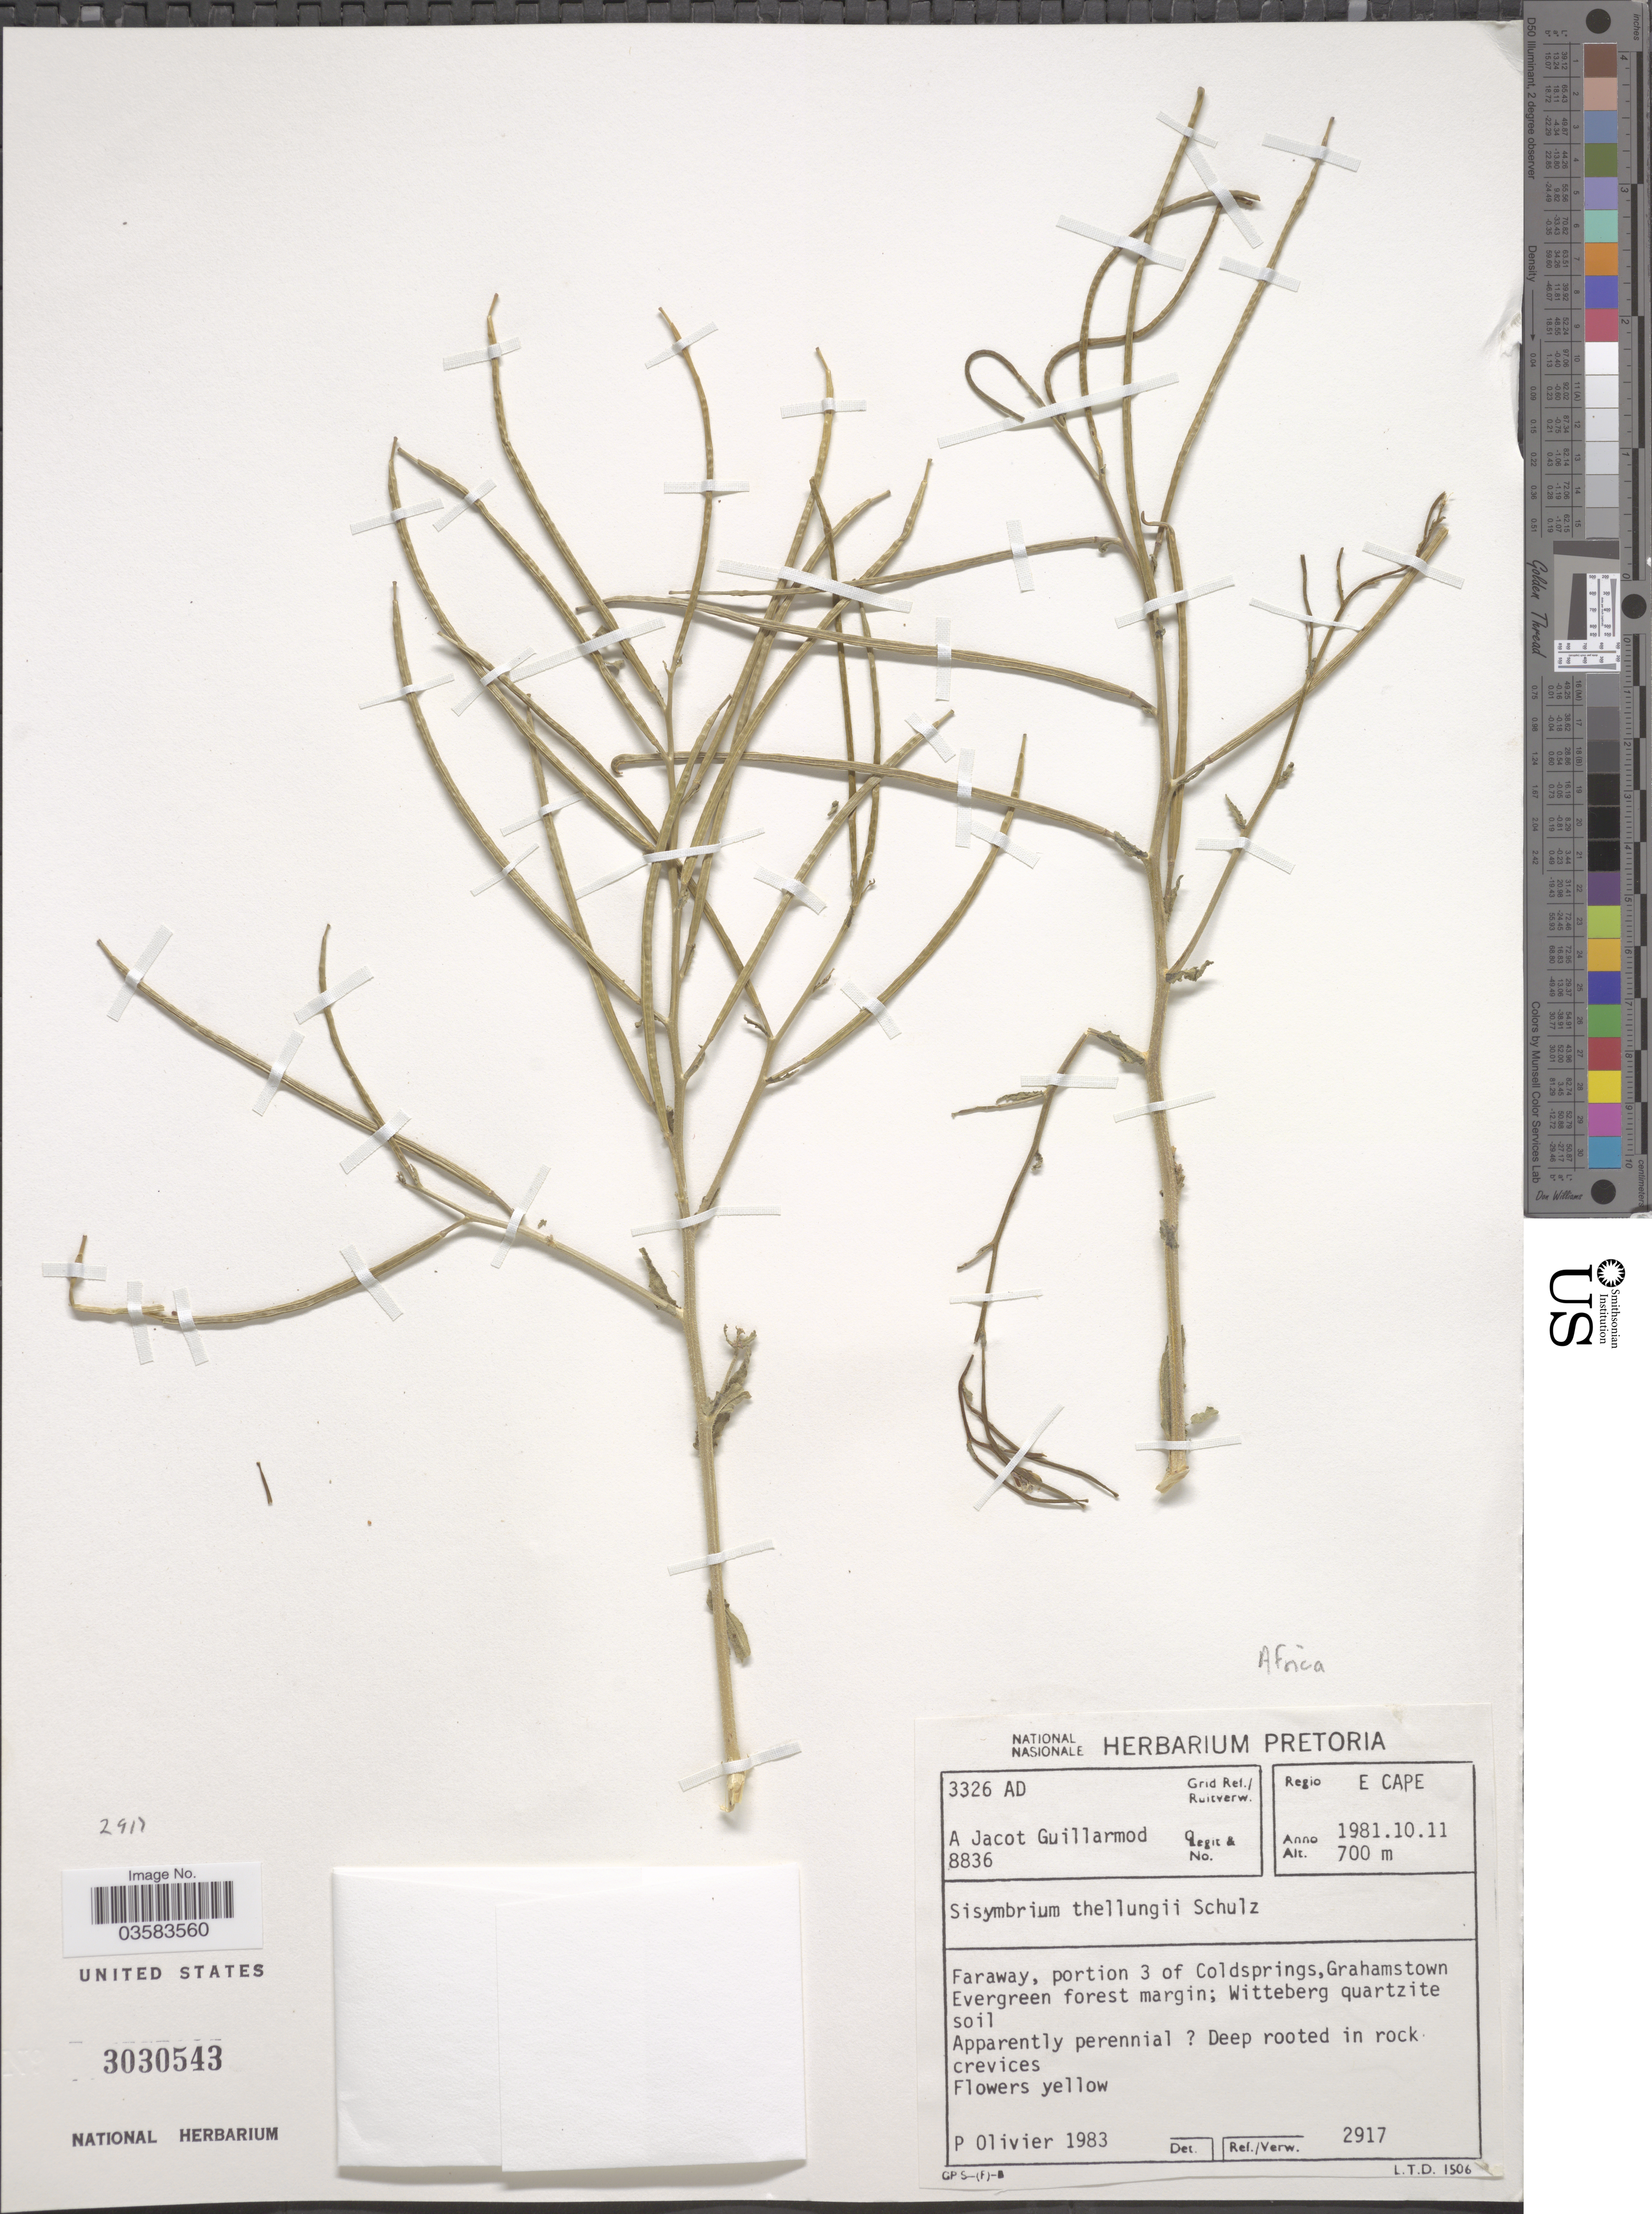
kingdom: Plantae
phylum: Tracheophyta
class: Magnoliopsida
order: Brassicales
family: Brassicaceae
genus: Sisymbrium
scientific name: Sisymbrium thellungii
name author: O.E. Schulz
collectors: A. F. M. G. Jacot-Guillarmod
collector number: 8836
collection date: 1981-10-11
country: South Africa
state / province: Eastern Cape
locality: Grid Ref./ Ruitverw. 3326AD. Regio E Cape. Faraway, portion 3 of Coldsprings, Grahamstown Evergreen forest margin; Witteberg quartzite soil.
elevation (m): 700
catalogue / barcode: US 3030543